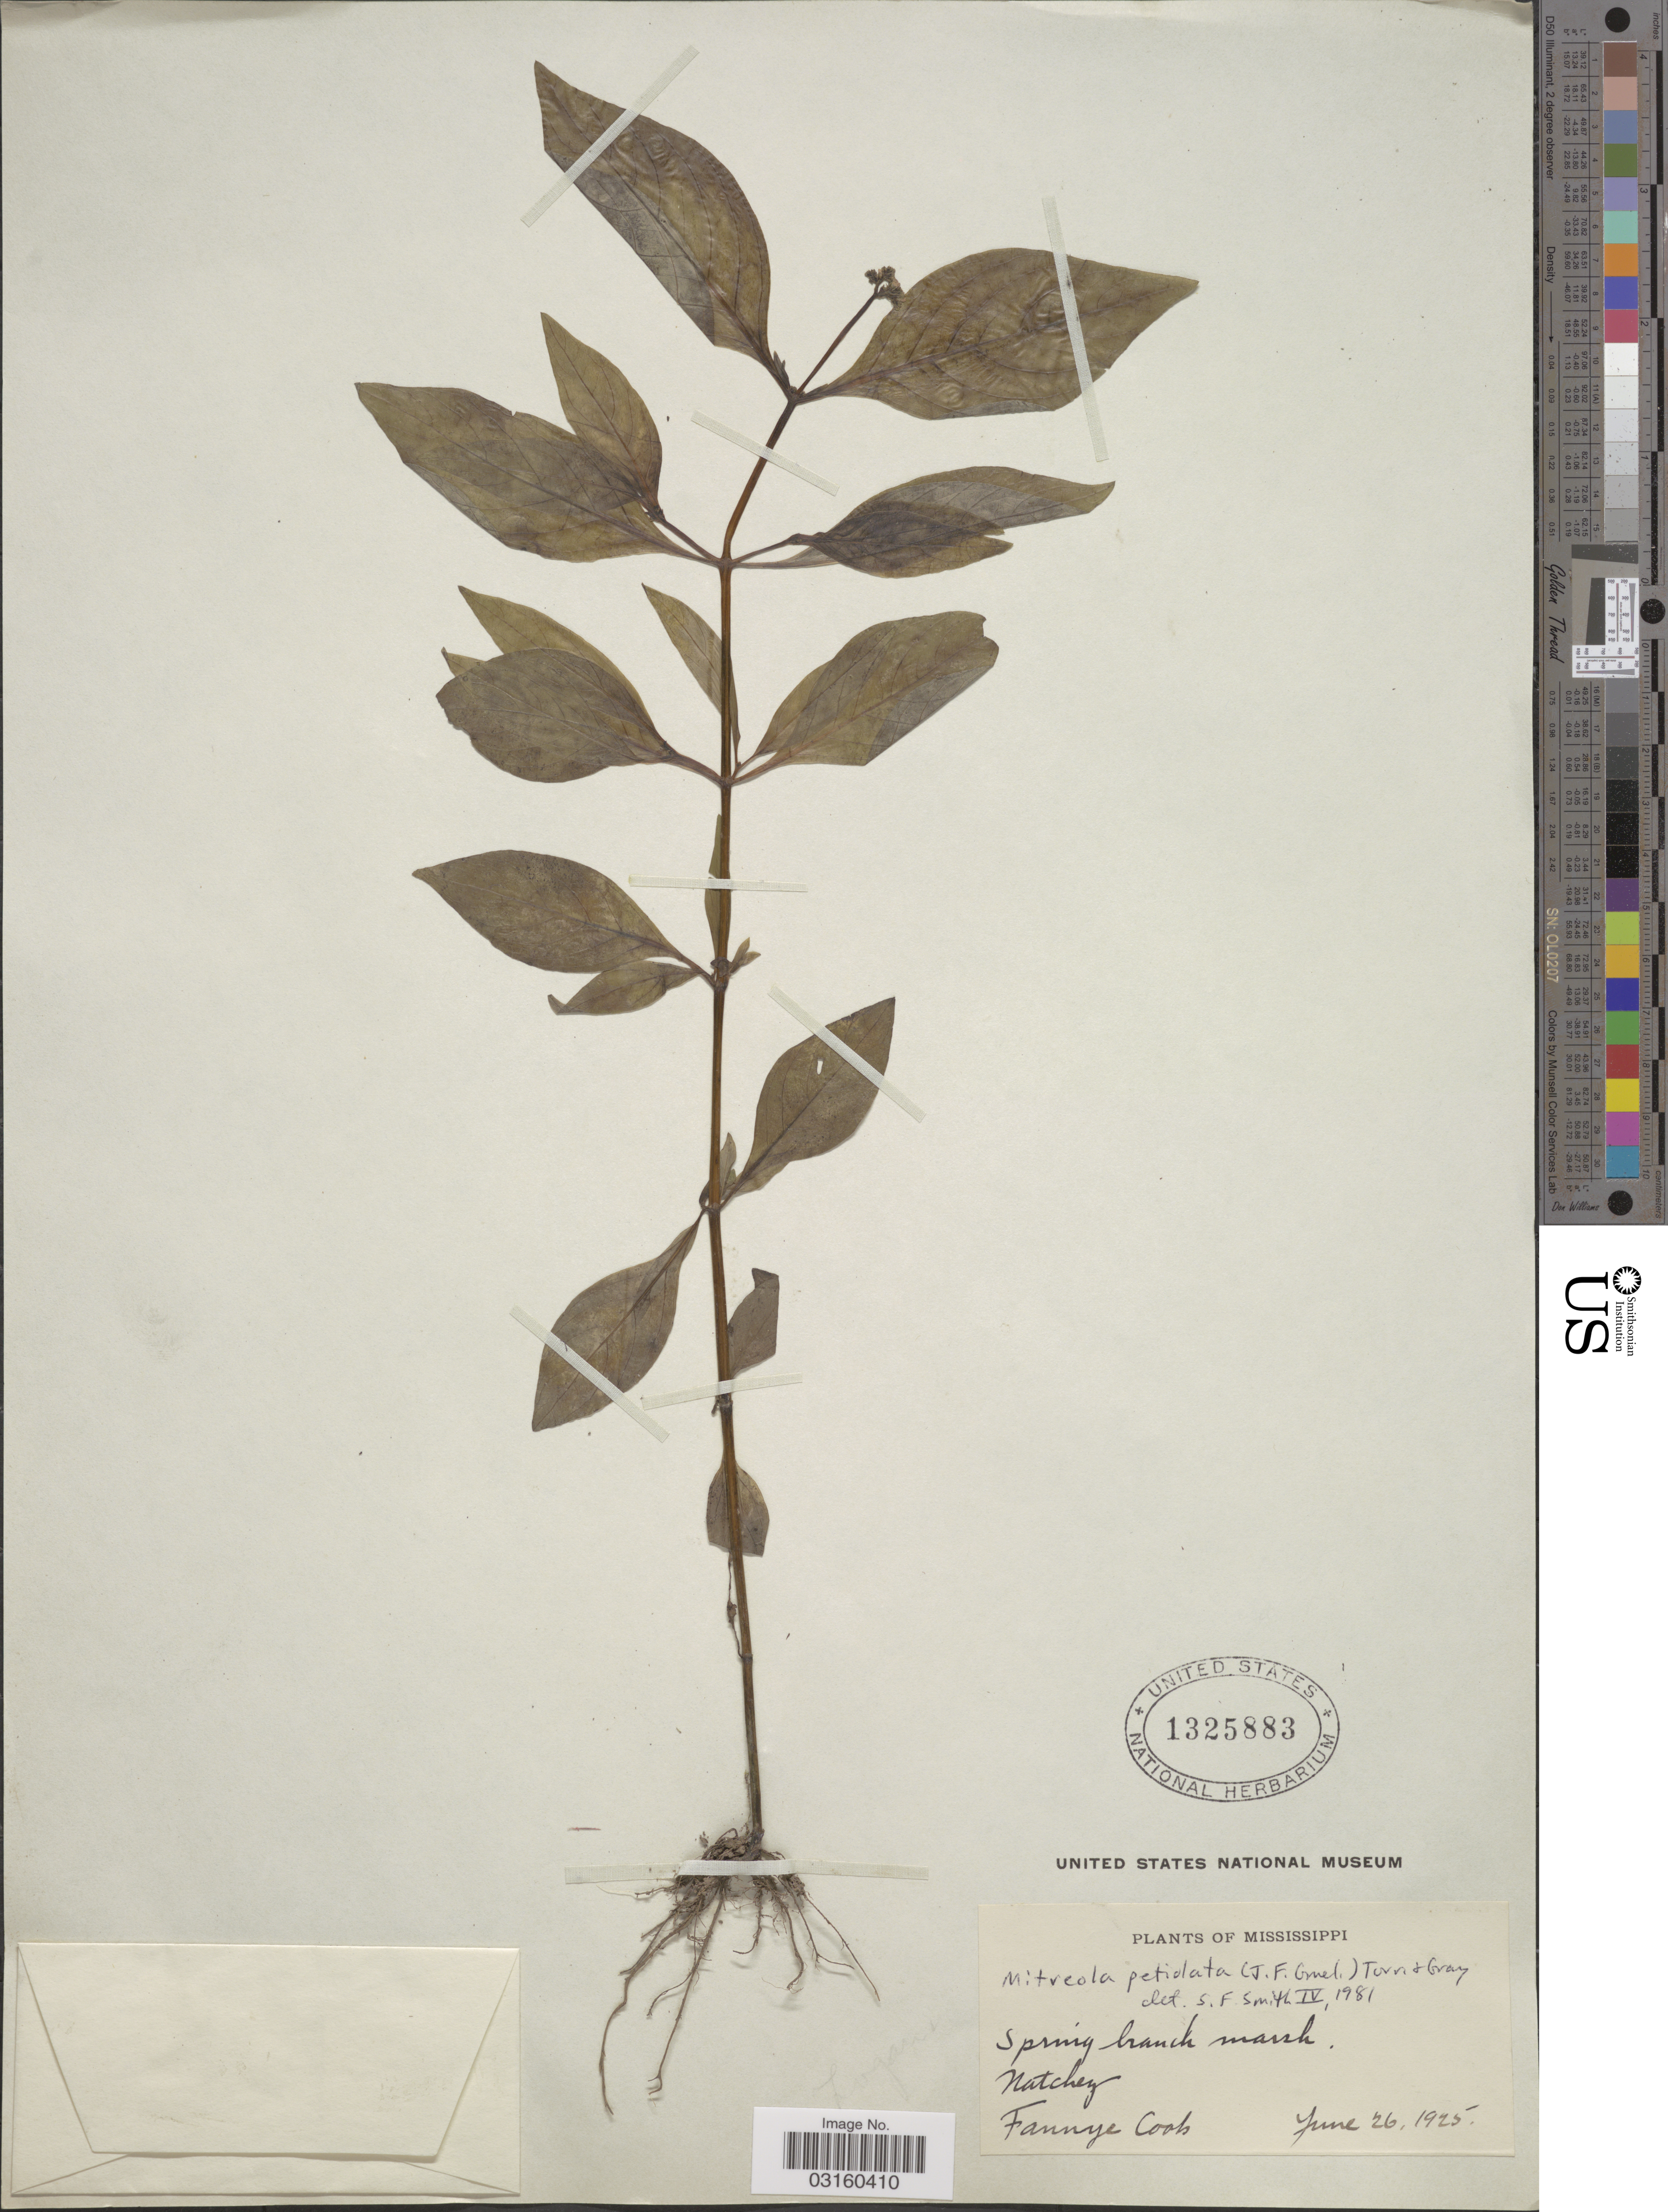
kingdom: Plantae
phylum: Tracheophyta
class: Magnoliopsida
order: Gentianales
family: Loganiaceae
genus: Mitreola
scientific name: Mitreola petiolata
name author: (J.F. Gmel.) Torr. & A. Gray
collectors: F. A. Cook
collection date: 1925-06-26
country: United States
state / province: Mississippi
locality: Spring branch marsh, Natchez.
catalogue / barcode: US 1325883